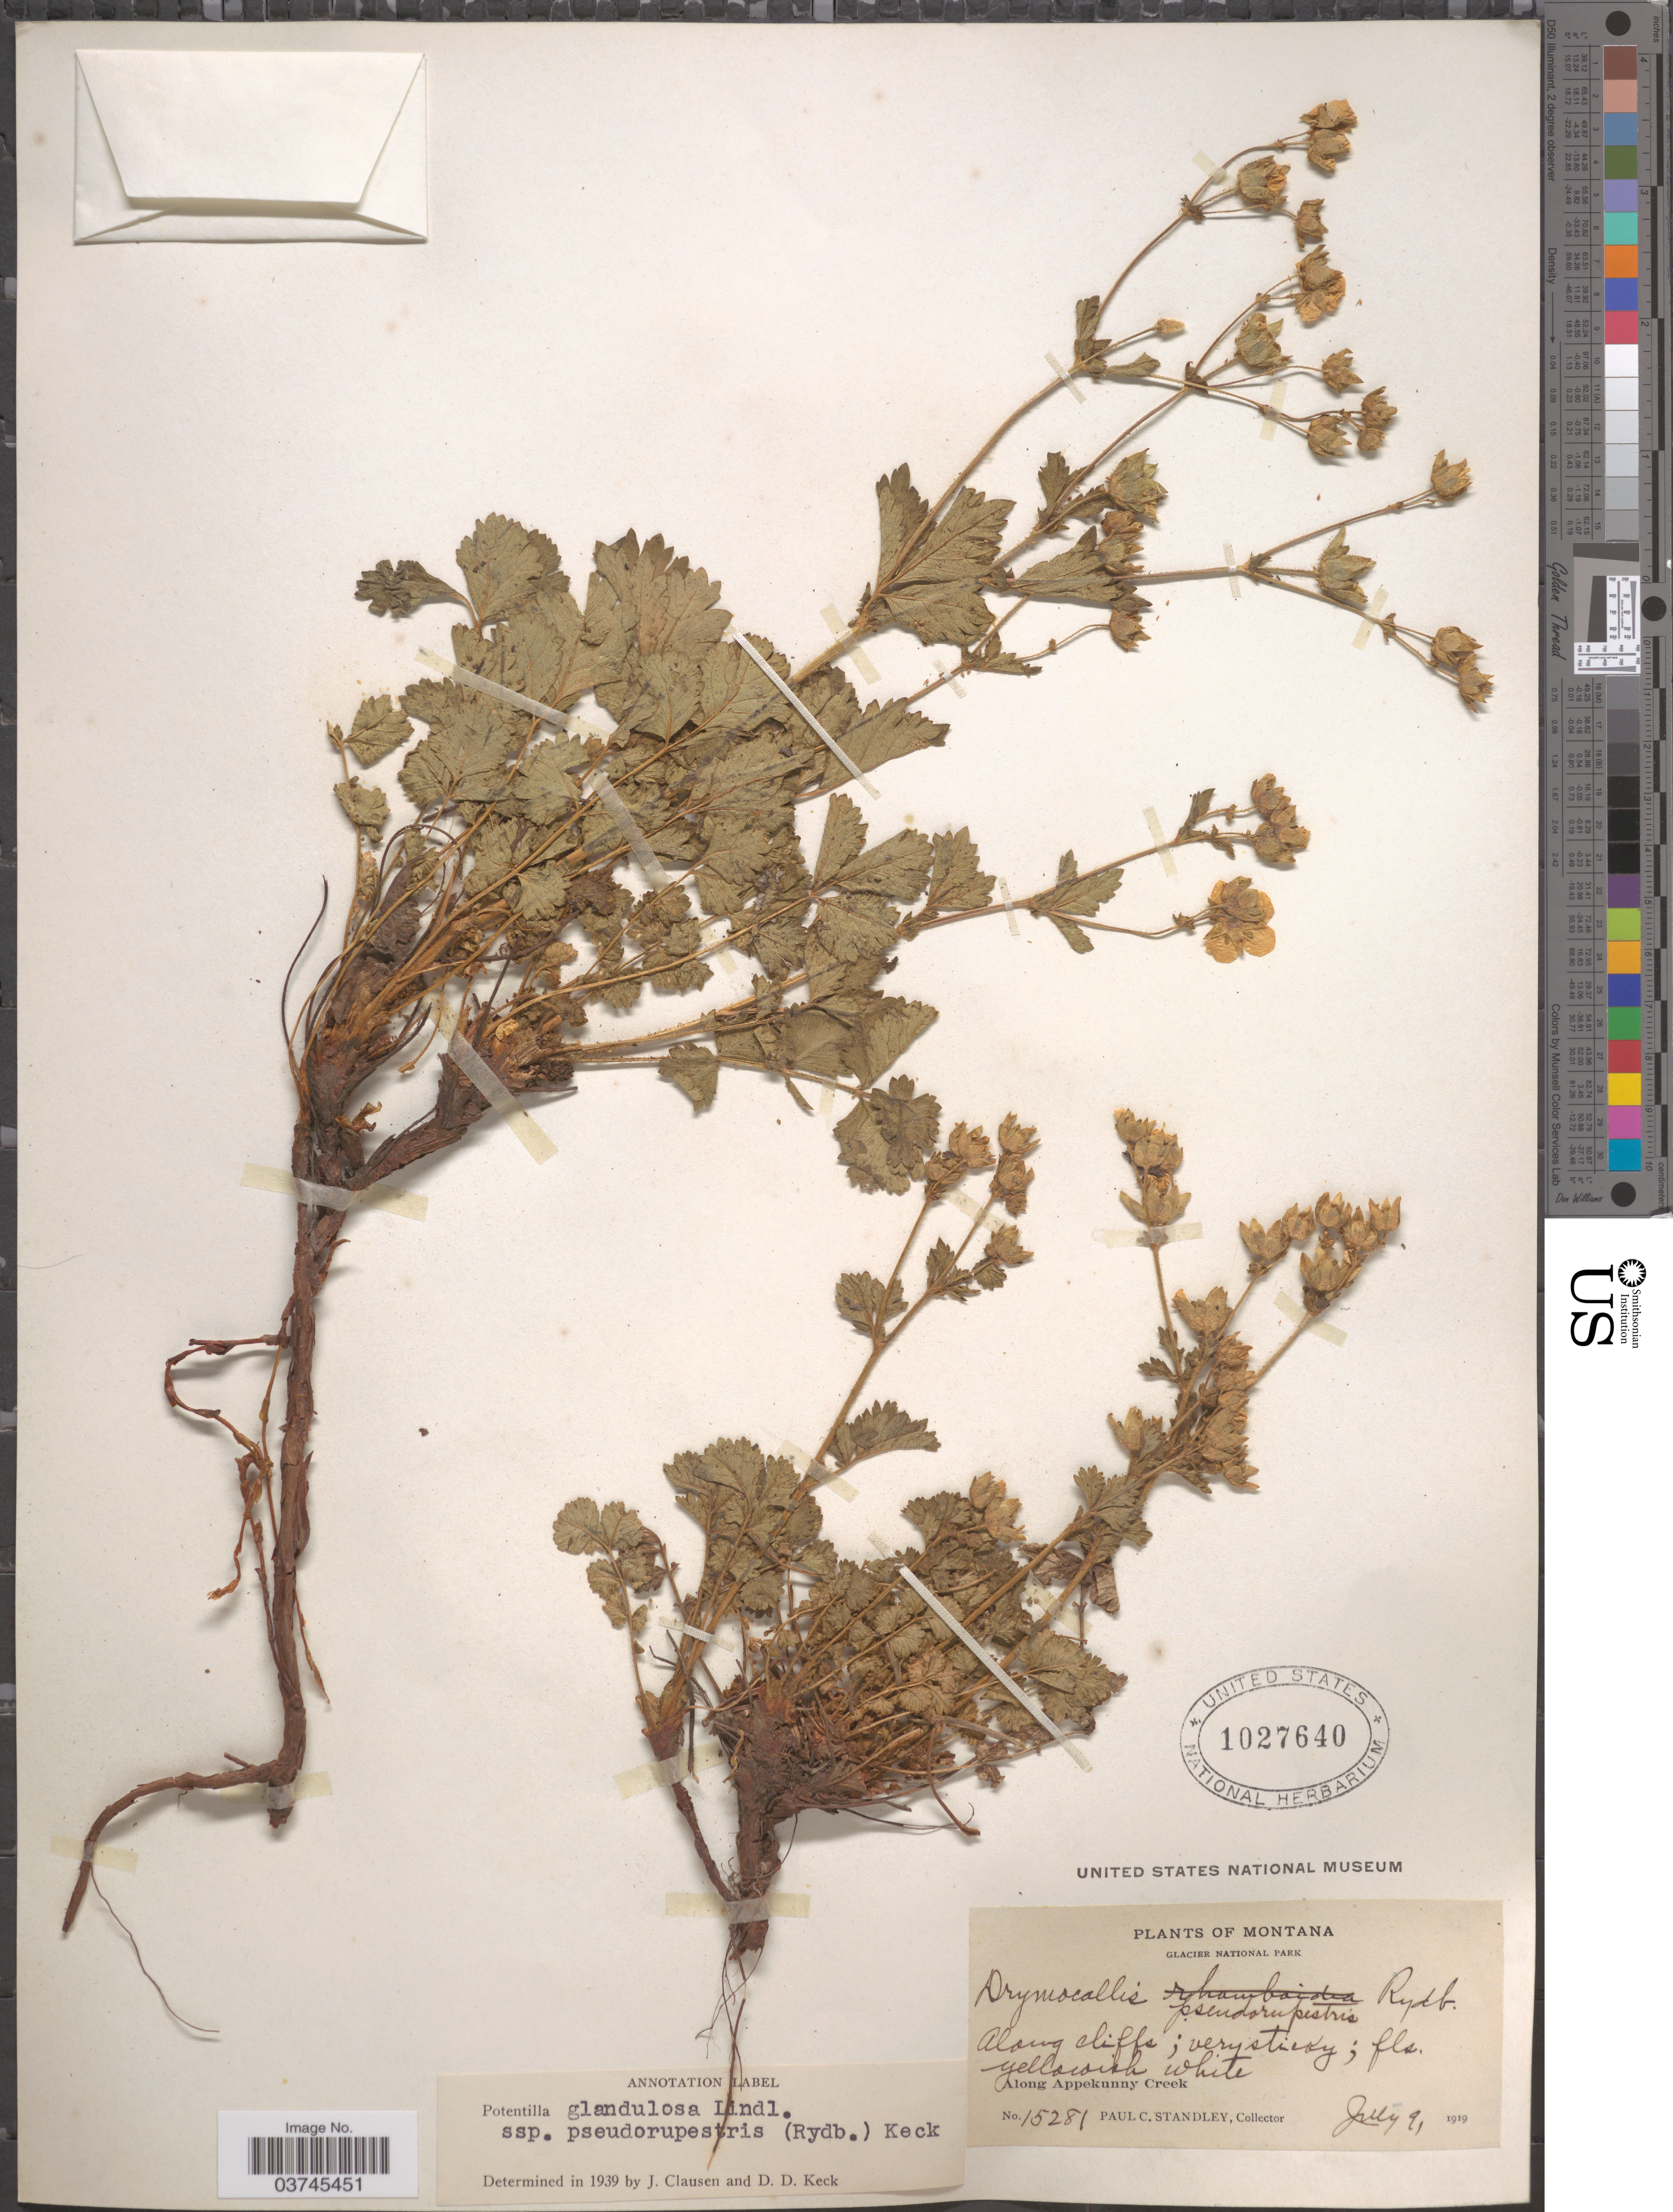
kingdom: Plantae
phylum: Tracheophyta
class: Magnoliopsida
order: Rosales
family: Rosaceae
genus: Drymocallis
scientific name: Drymocallis pseudorupestris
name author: (Rydb.) Rydb.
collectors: P. C. Standley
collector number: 15281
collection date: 1919-07-09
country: United States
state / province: Montana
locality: Glacier National Park. Along Appekunny Creek.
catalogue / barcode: US 1027640